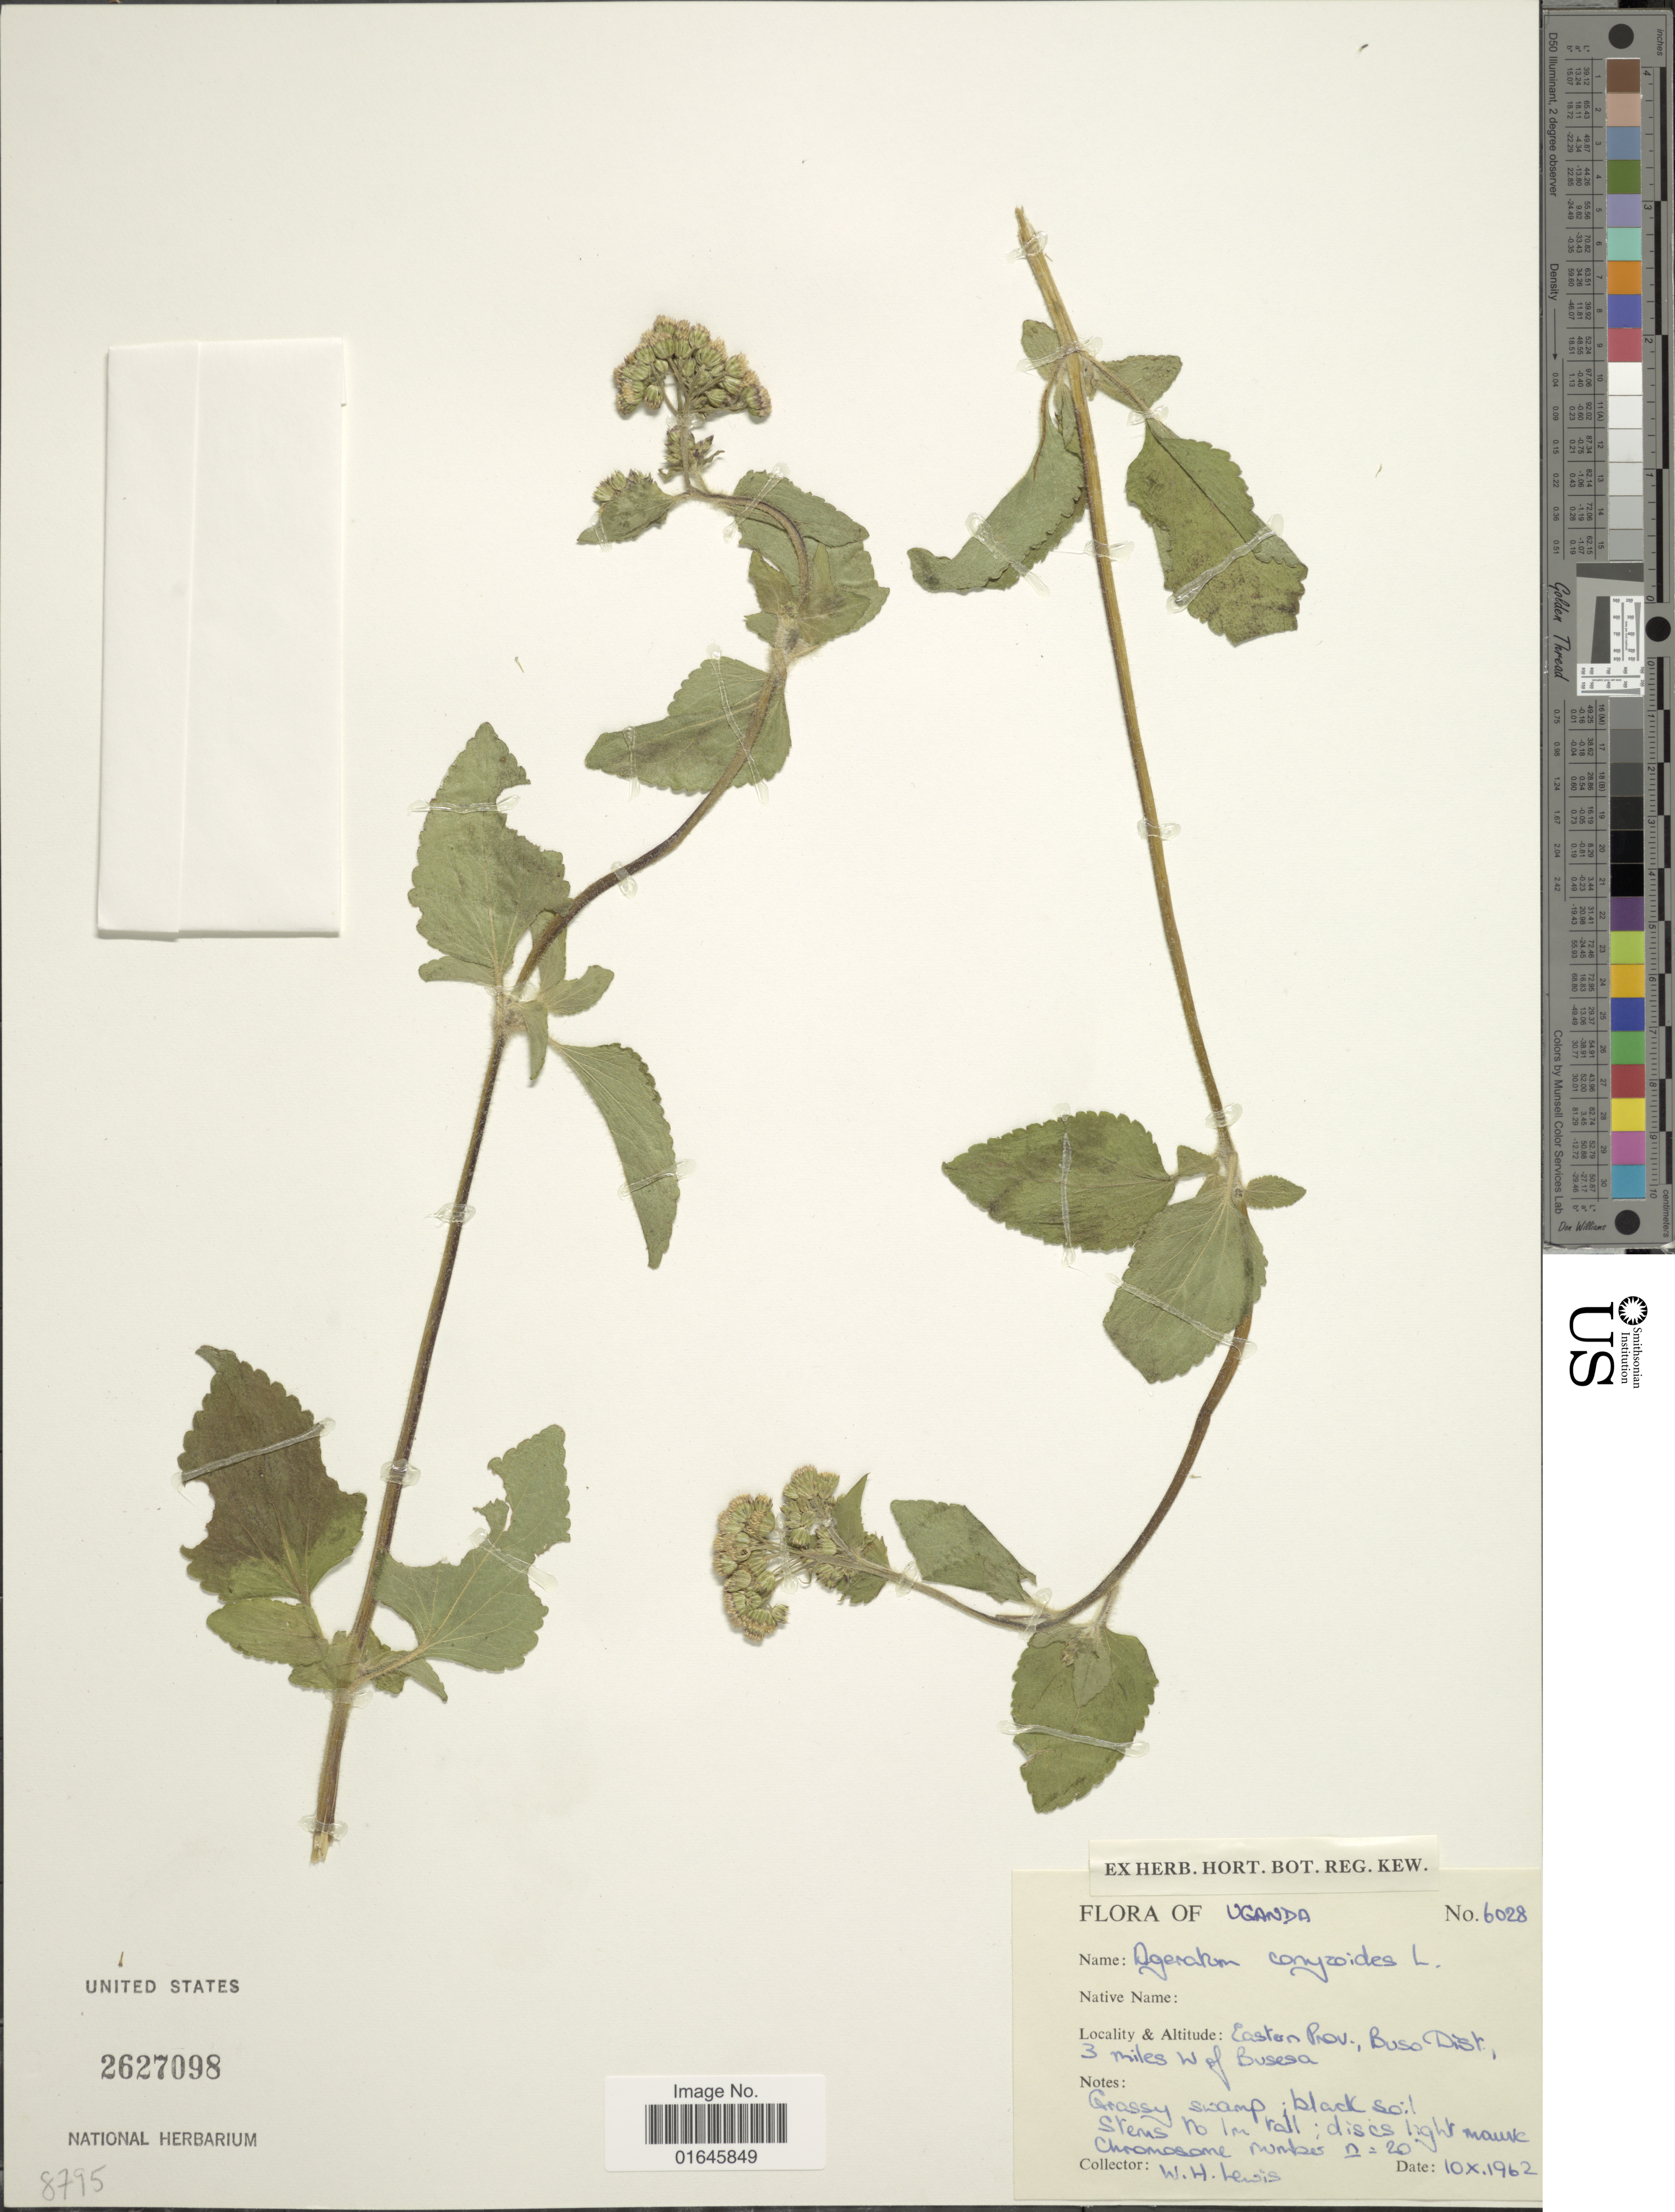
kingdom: Plantae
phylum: Tracheophyta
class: Magnoliopsida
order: Asterales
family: Asteraceae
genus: Ageratum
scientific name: Ageratum conyzoides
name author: L.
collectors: W. H. Lewis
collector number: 6028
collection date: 1962-10-10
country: Uganda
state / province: Eastern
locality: Buso Dist., 3 miles W of Busesa.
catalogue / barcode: US 2627098